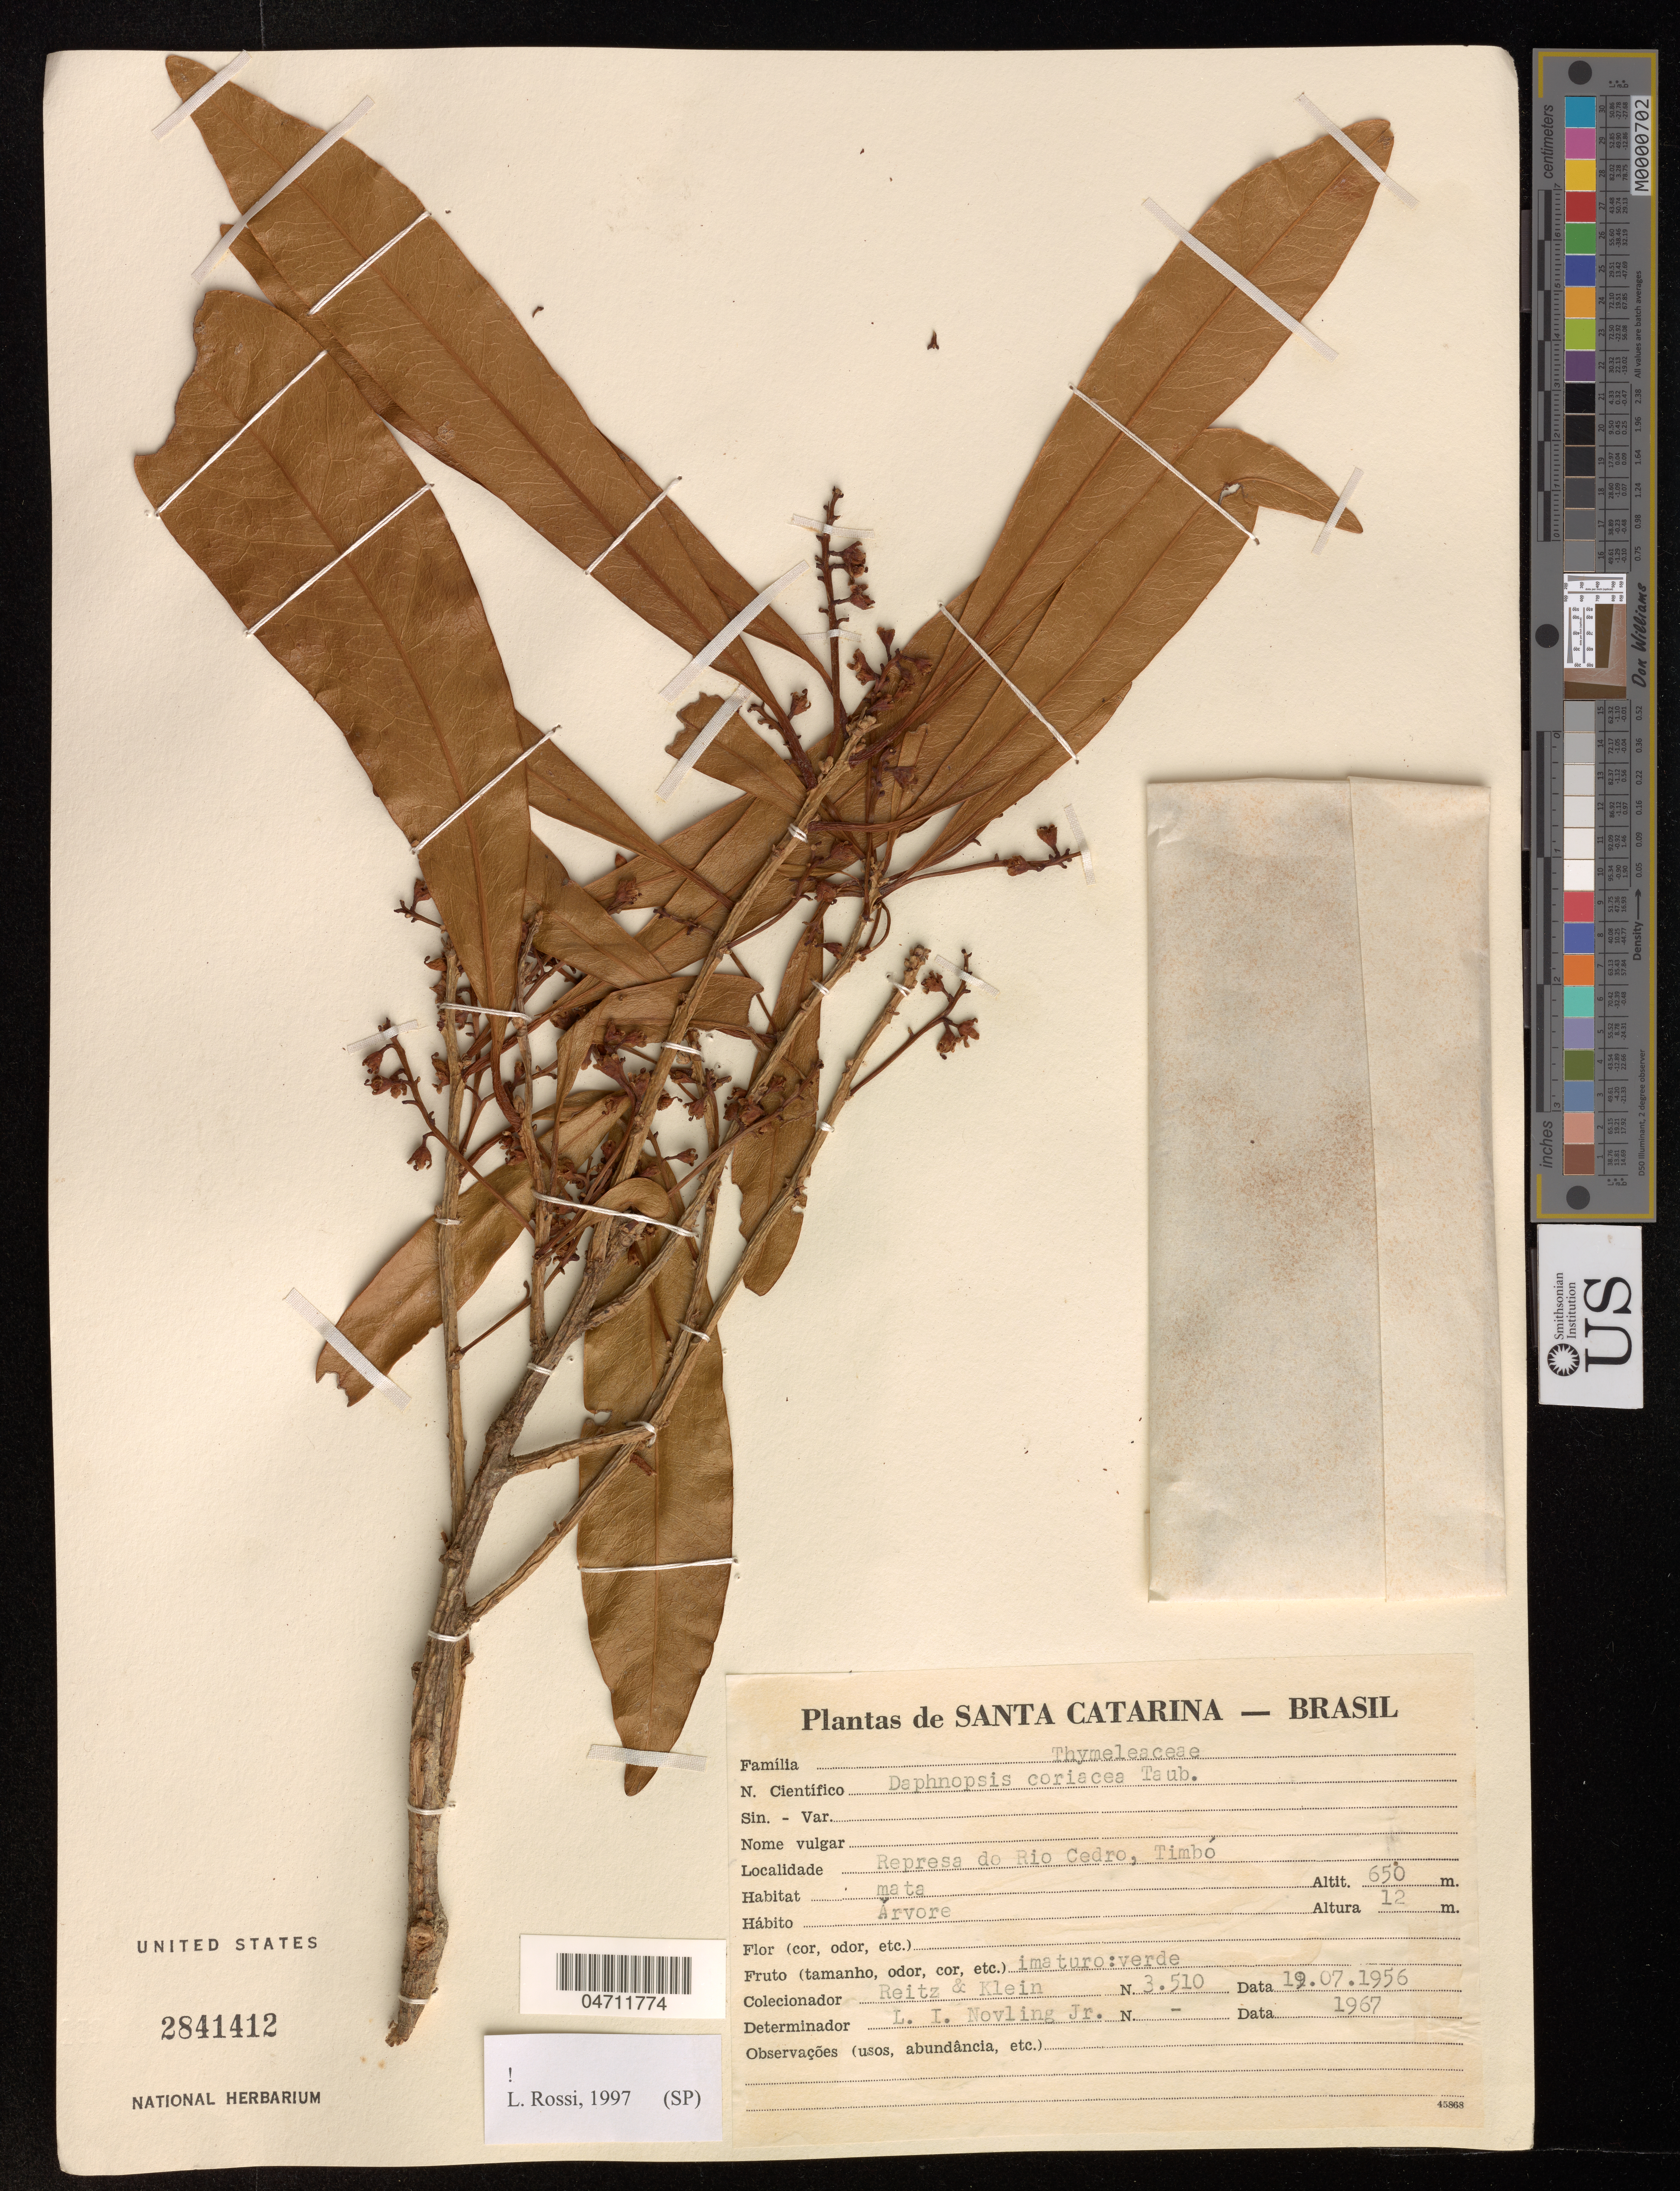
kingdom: Plantae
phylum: Tracheophyta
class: Magnoliopsida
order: Malvales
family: Thymelaeaceae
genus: Daphnopsis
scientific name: Daphnopsis coriacea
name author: Taub.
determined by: Rossi, L.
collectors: -- Reitz & Klein, --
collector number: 3510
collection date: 1956-07-19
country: Brazil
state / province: Santa Catarina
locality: Reprêsa do Rio Cedrp. Timbó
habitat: Mata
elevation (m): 550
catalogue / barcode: US 2841412